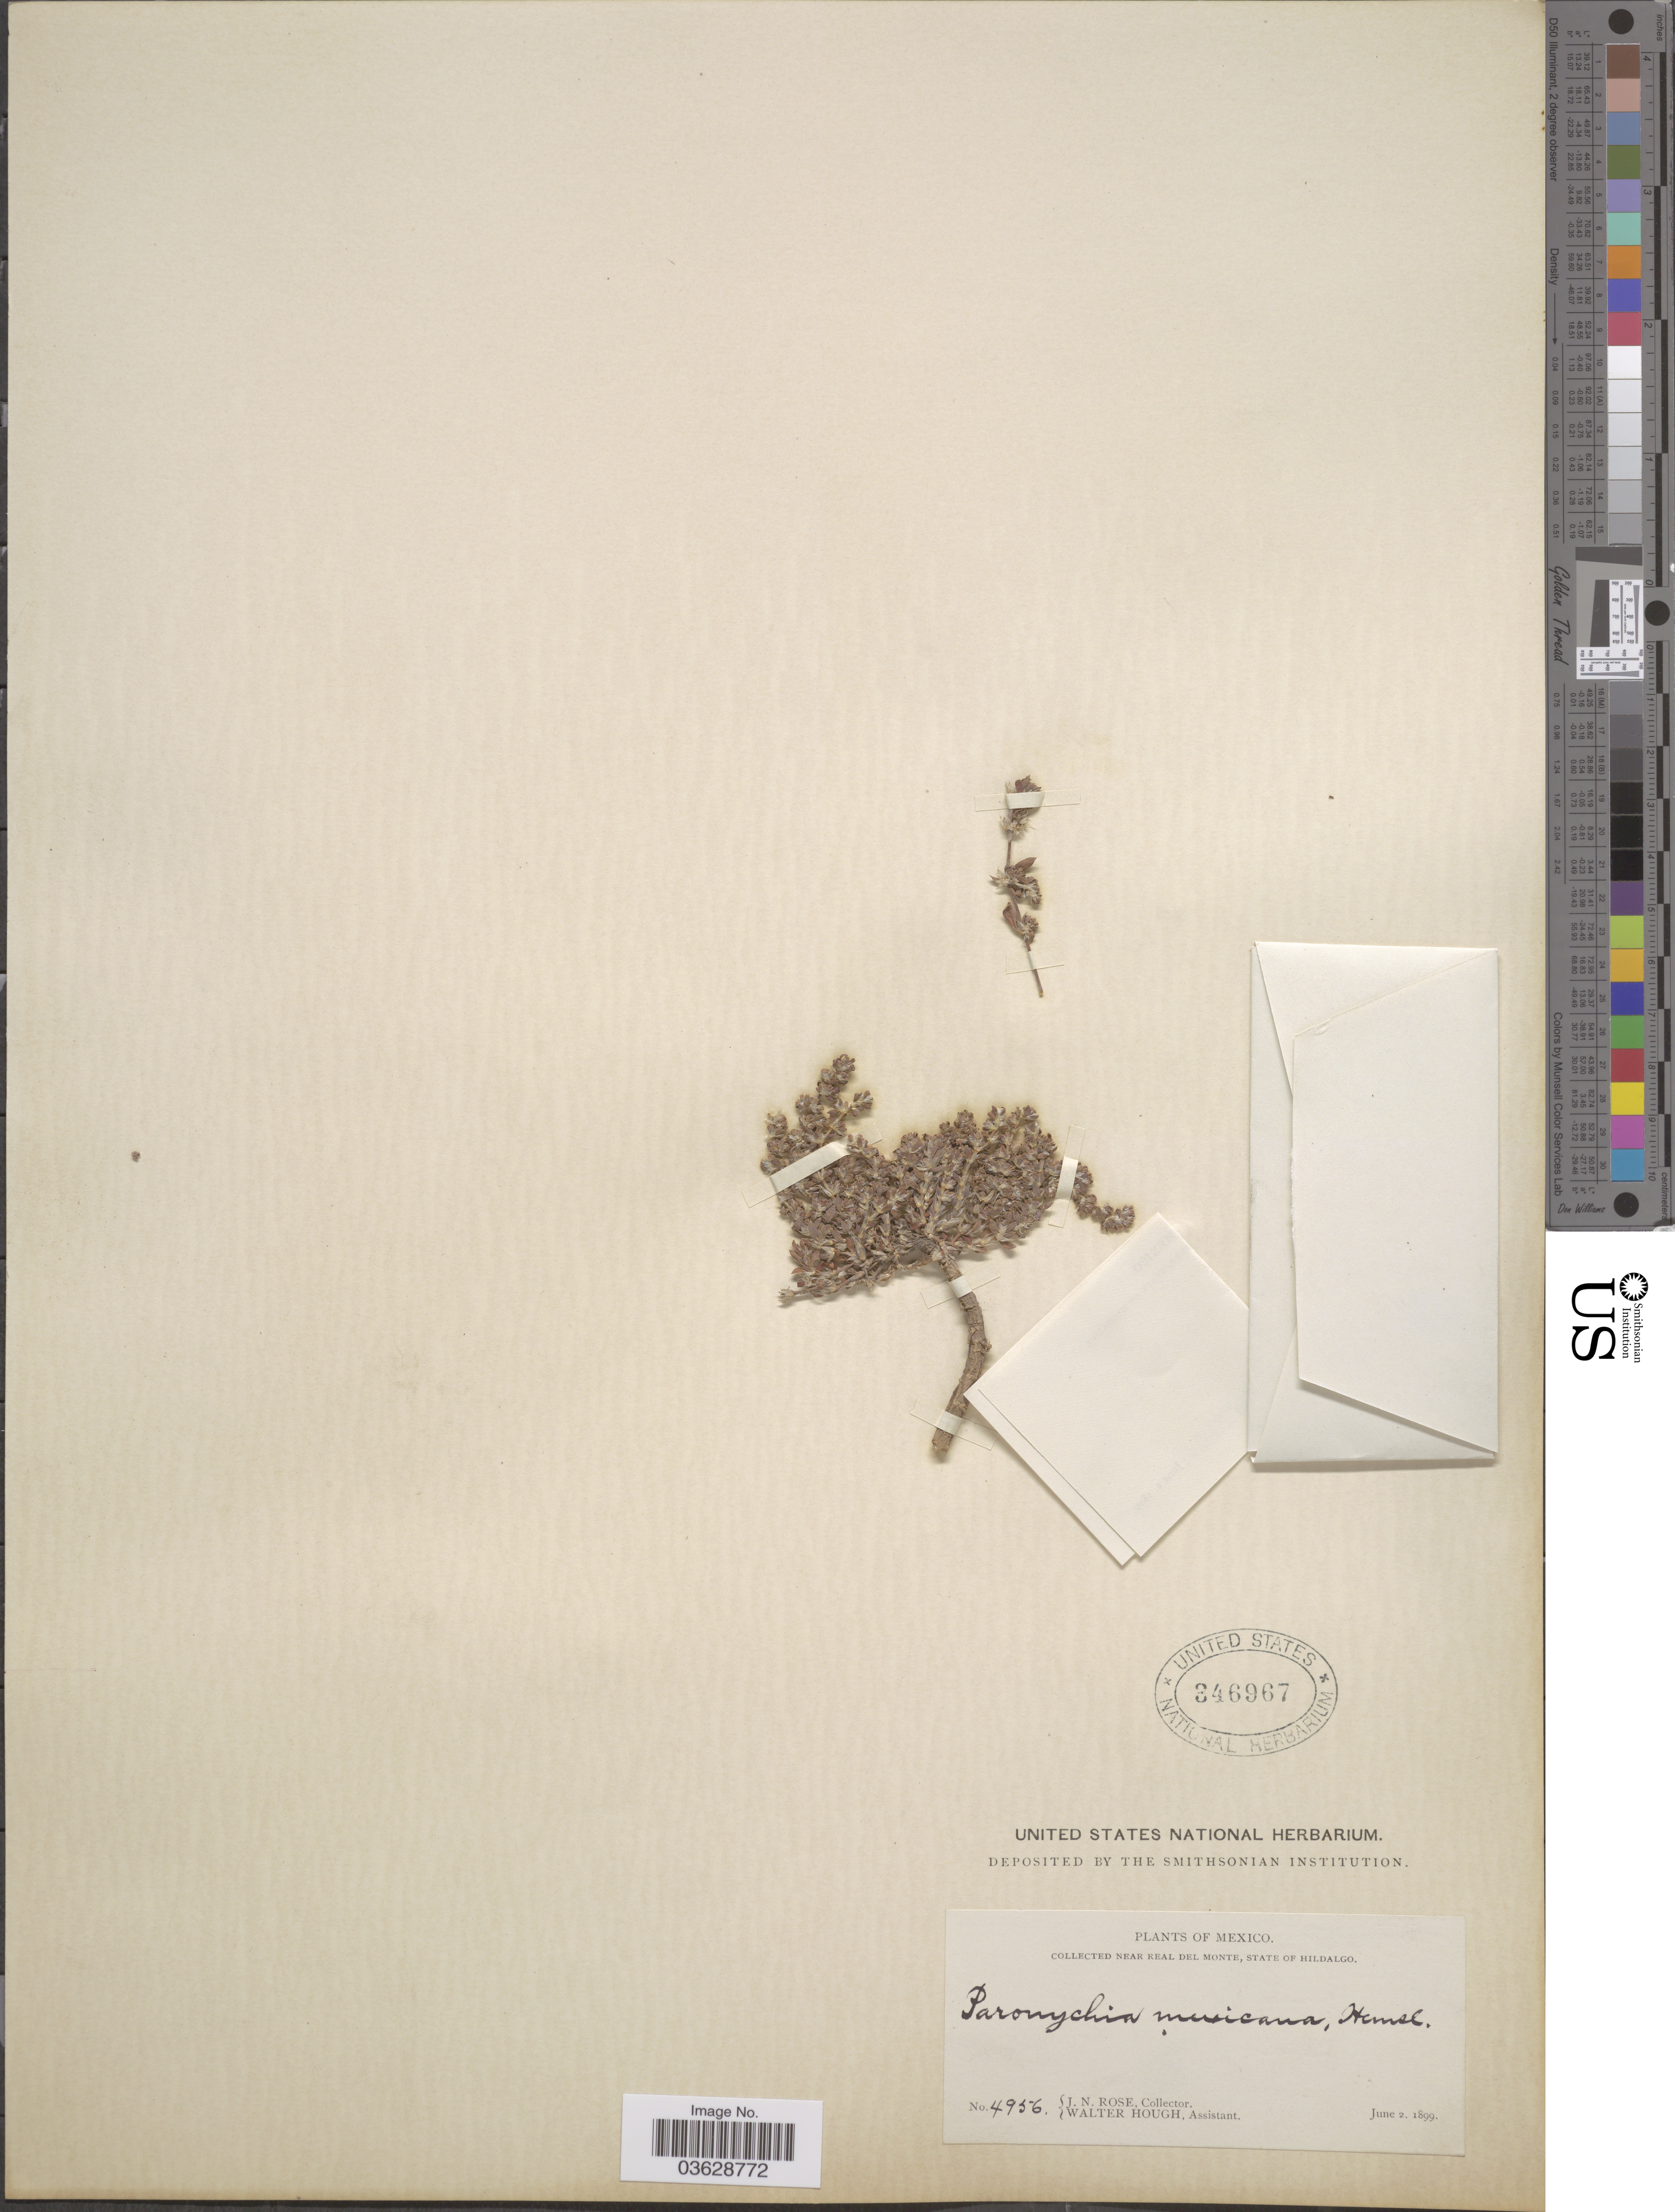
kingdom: Plantae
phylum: Tracheophyta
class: Magnoliopsida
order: Caryophyllales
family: Caryophyllaceae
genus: Paronychia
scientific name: Paronychia mexicana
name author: Hemsl.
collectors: J. N. Rose & W. Hough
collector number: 4956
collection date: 1899-06-02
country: Mexico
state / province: Hidalgo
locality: Near Real del Monte.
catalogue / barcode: US 346967